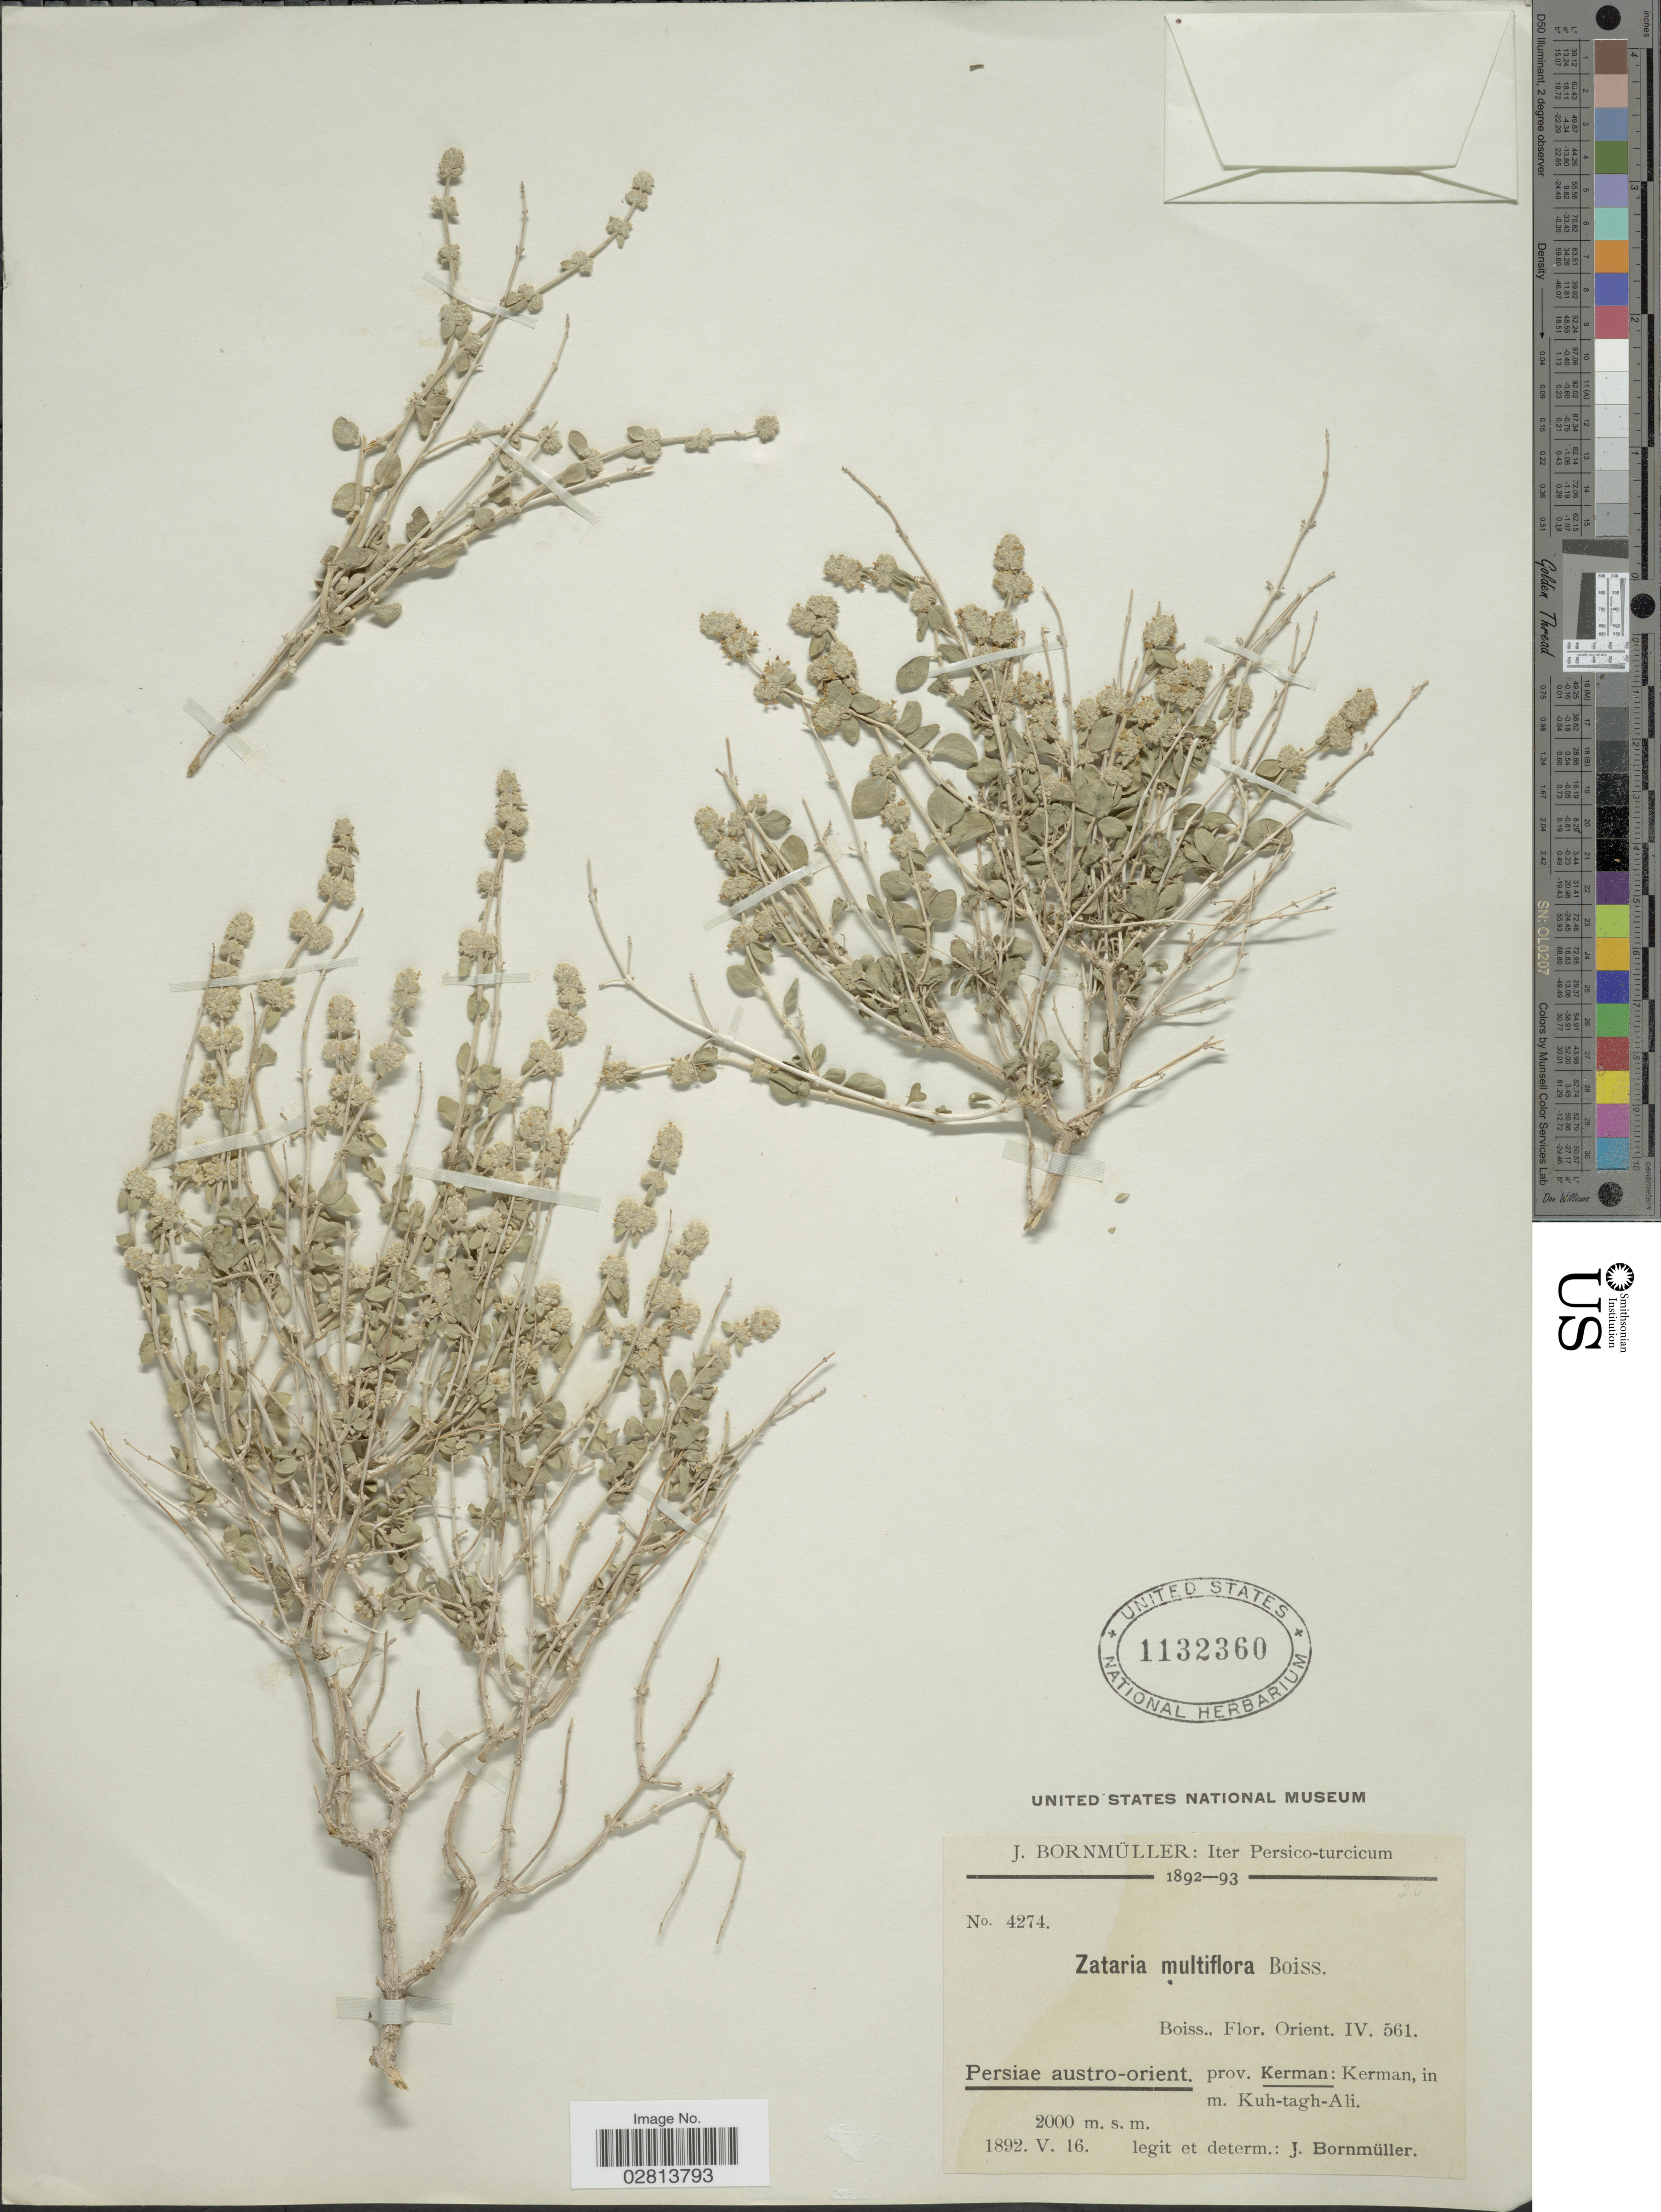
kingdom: Plantae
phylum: Tracheophyta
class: Magnoliopsida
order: Lamiales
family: Lamiaceae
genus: Zataria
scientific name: Zataria multiflora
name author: Boiss.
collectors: J. Bornmüller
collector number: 4274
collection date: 1892-05-16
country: Iran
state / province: Kerman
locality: Iter Persico-turcicum. Persiae austro-orient. prov. Kerman: Kerman, in m. Kuh-tagh-Ali.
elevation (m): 2000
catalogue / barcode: US 1132360